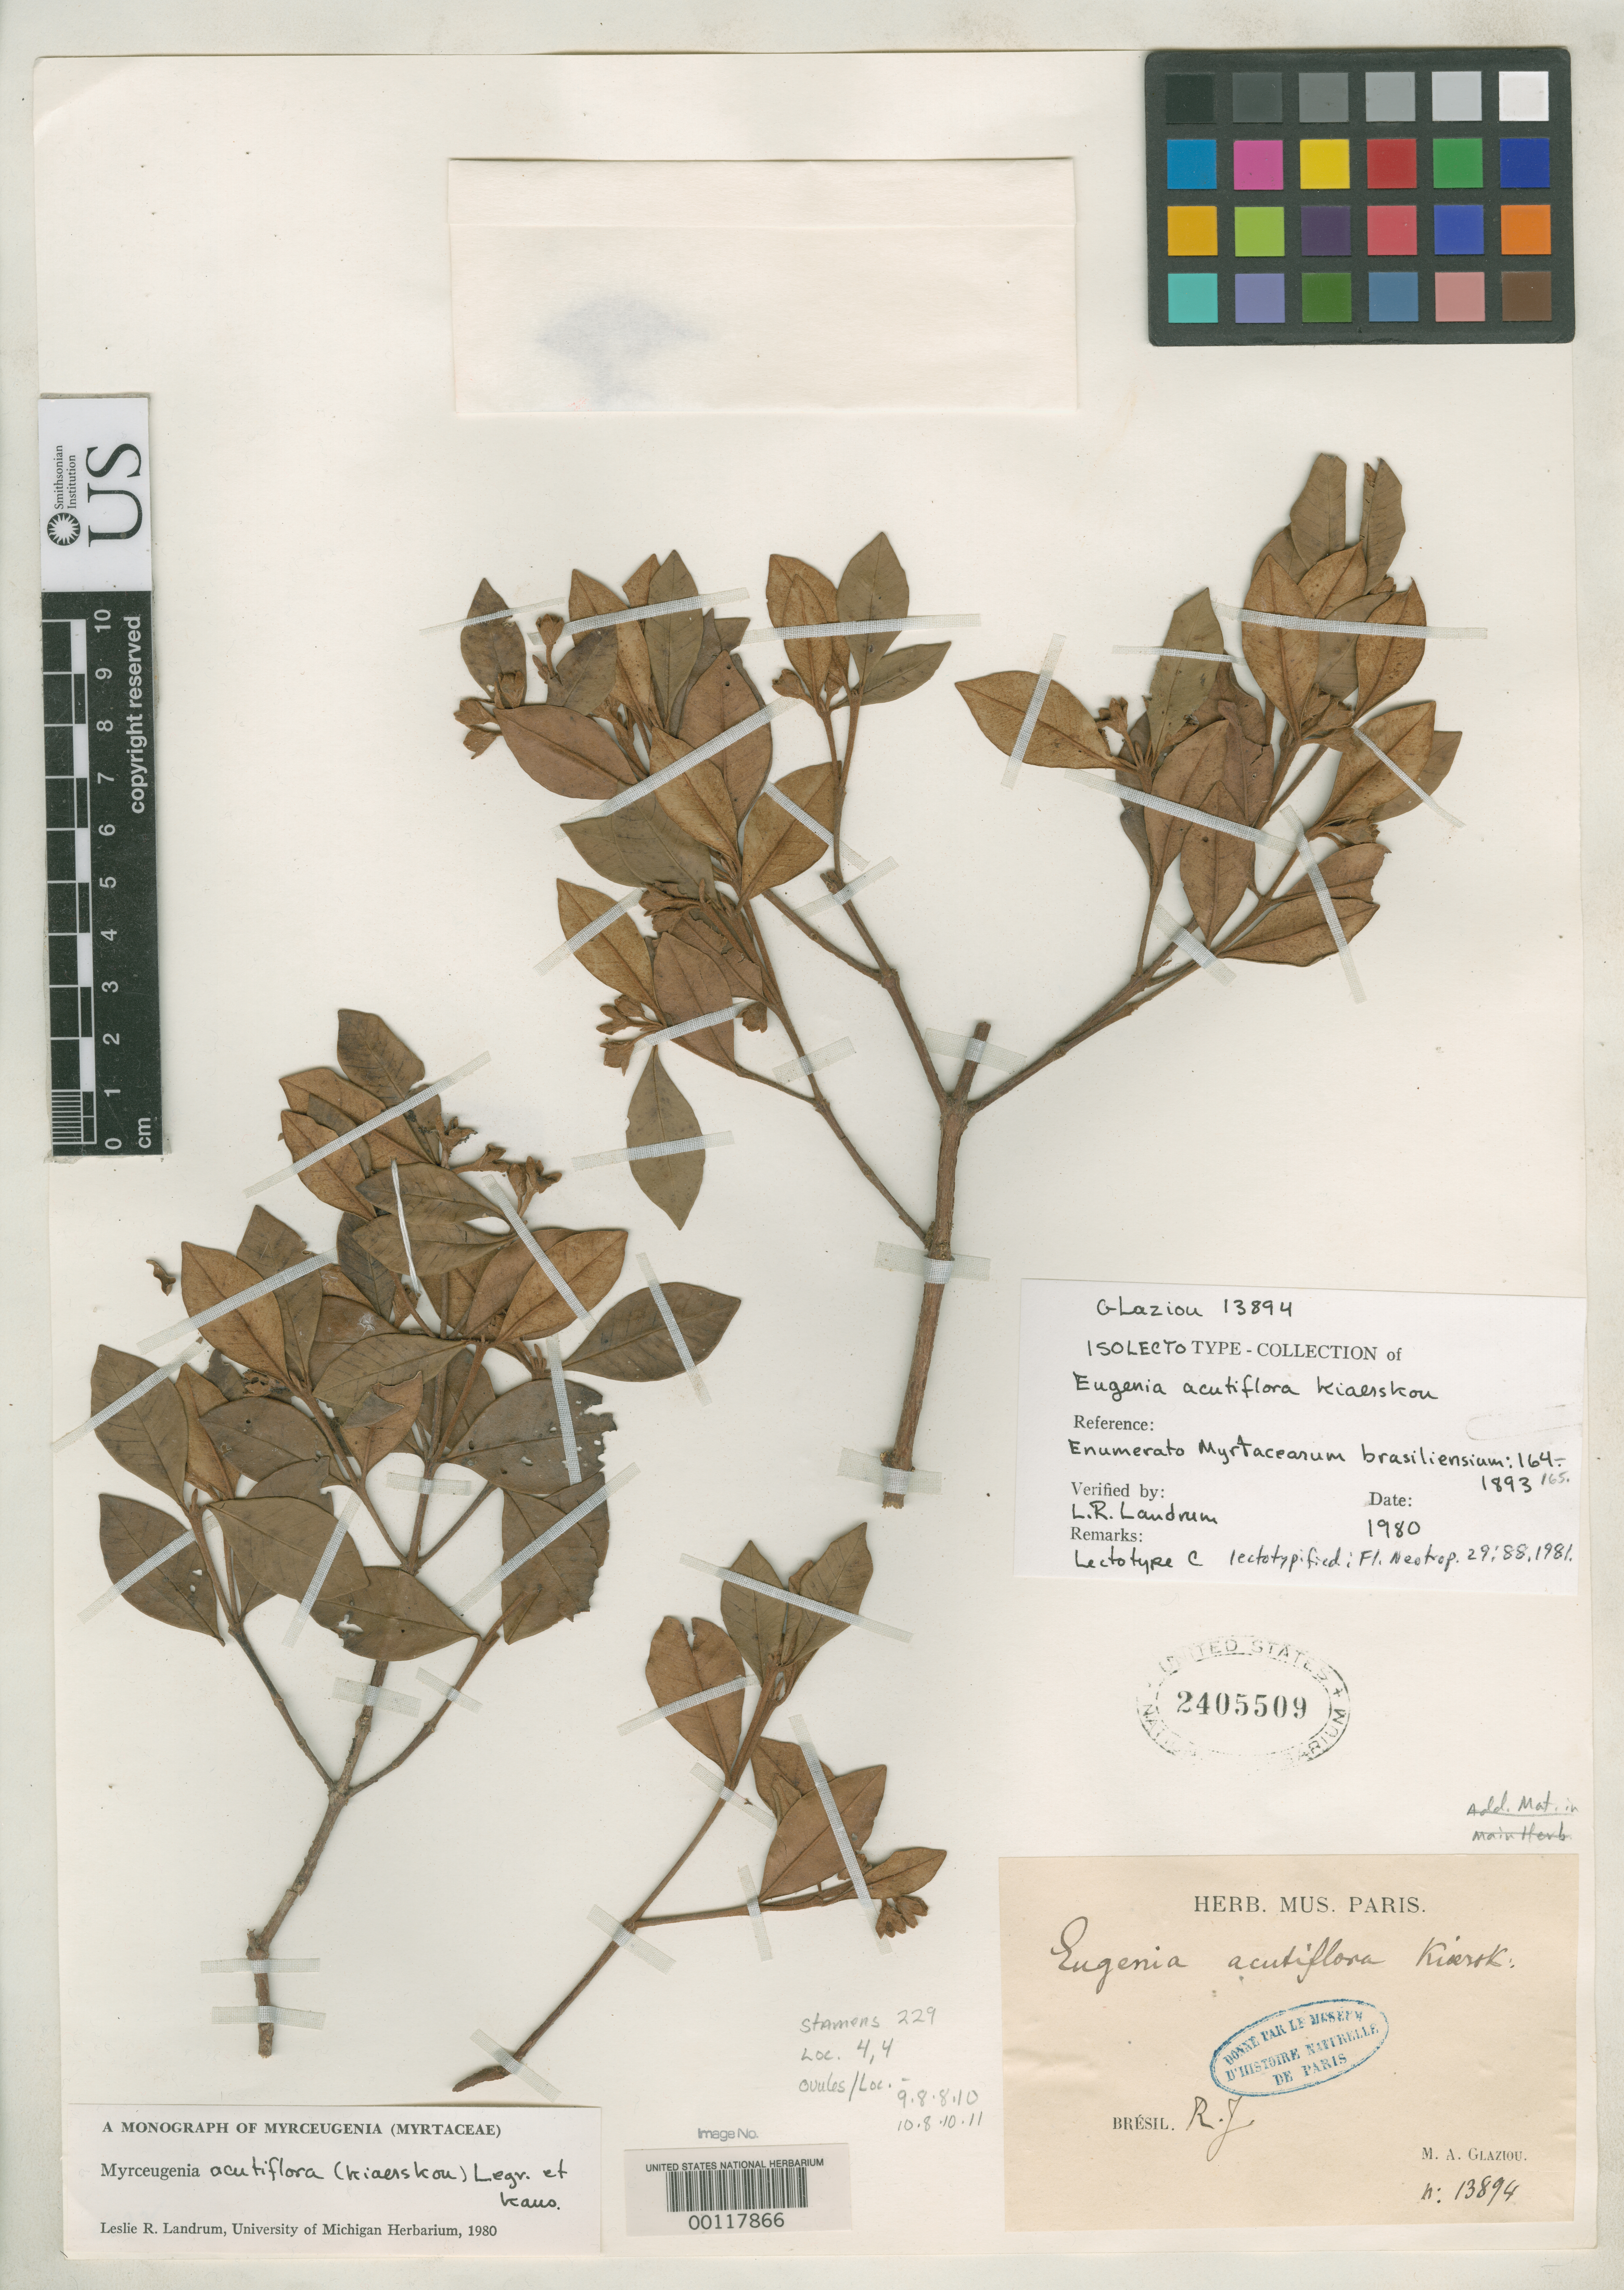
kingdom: Plantae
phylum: Tracheophyta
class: Magnoliopsida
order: Myrtales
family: Myrtaceae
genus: Eugenia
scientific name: Eugenia acutiflora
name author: Kiaersk.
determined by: Landrum, L. R.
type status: Isolectotype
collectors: A. F. M. Glaziou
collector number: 13894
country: Brazil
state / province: Rio de Janeiro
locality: Rio de Janeiro.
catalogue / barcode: US 2405509